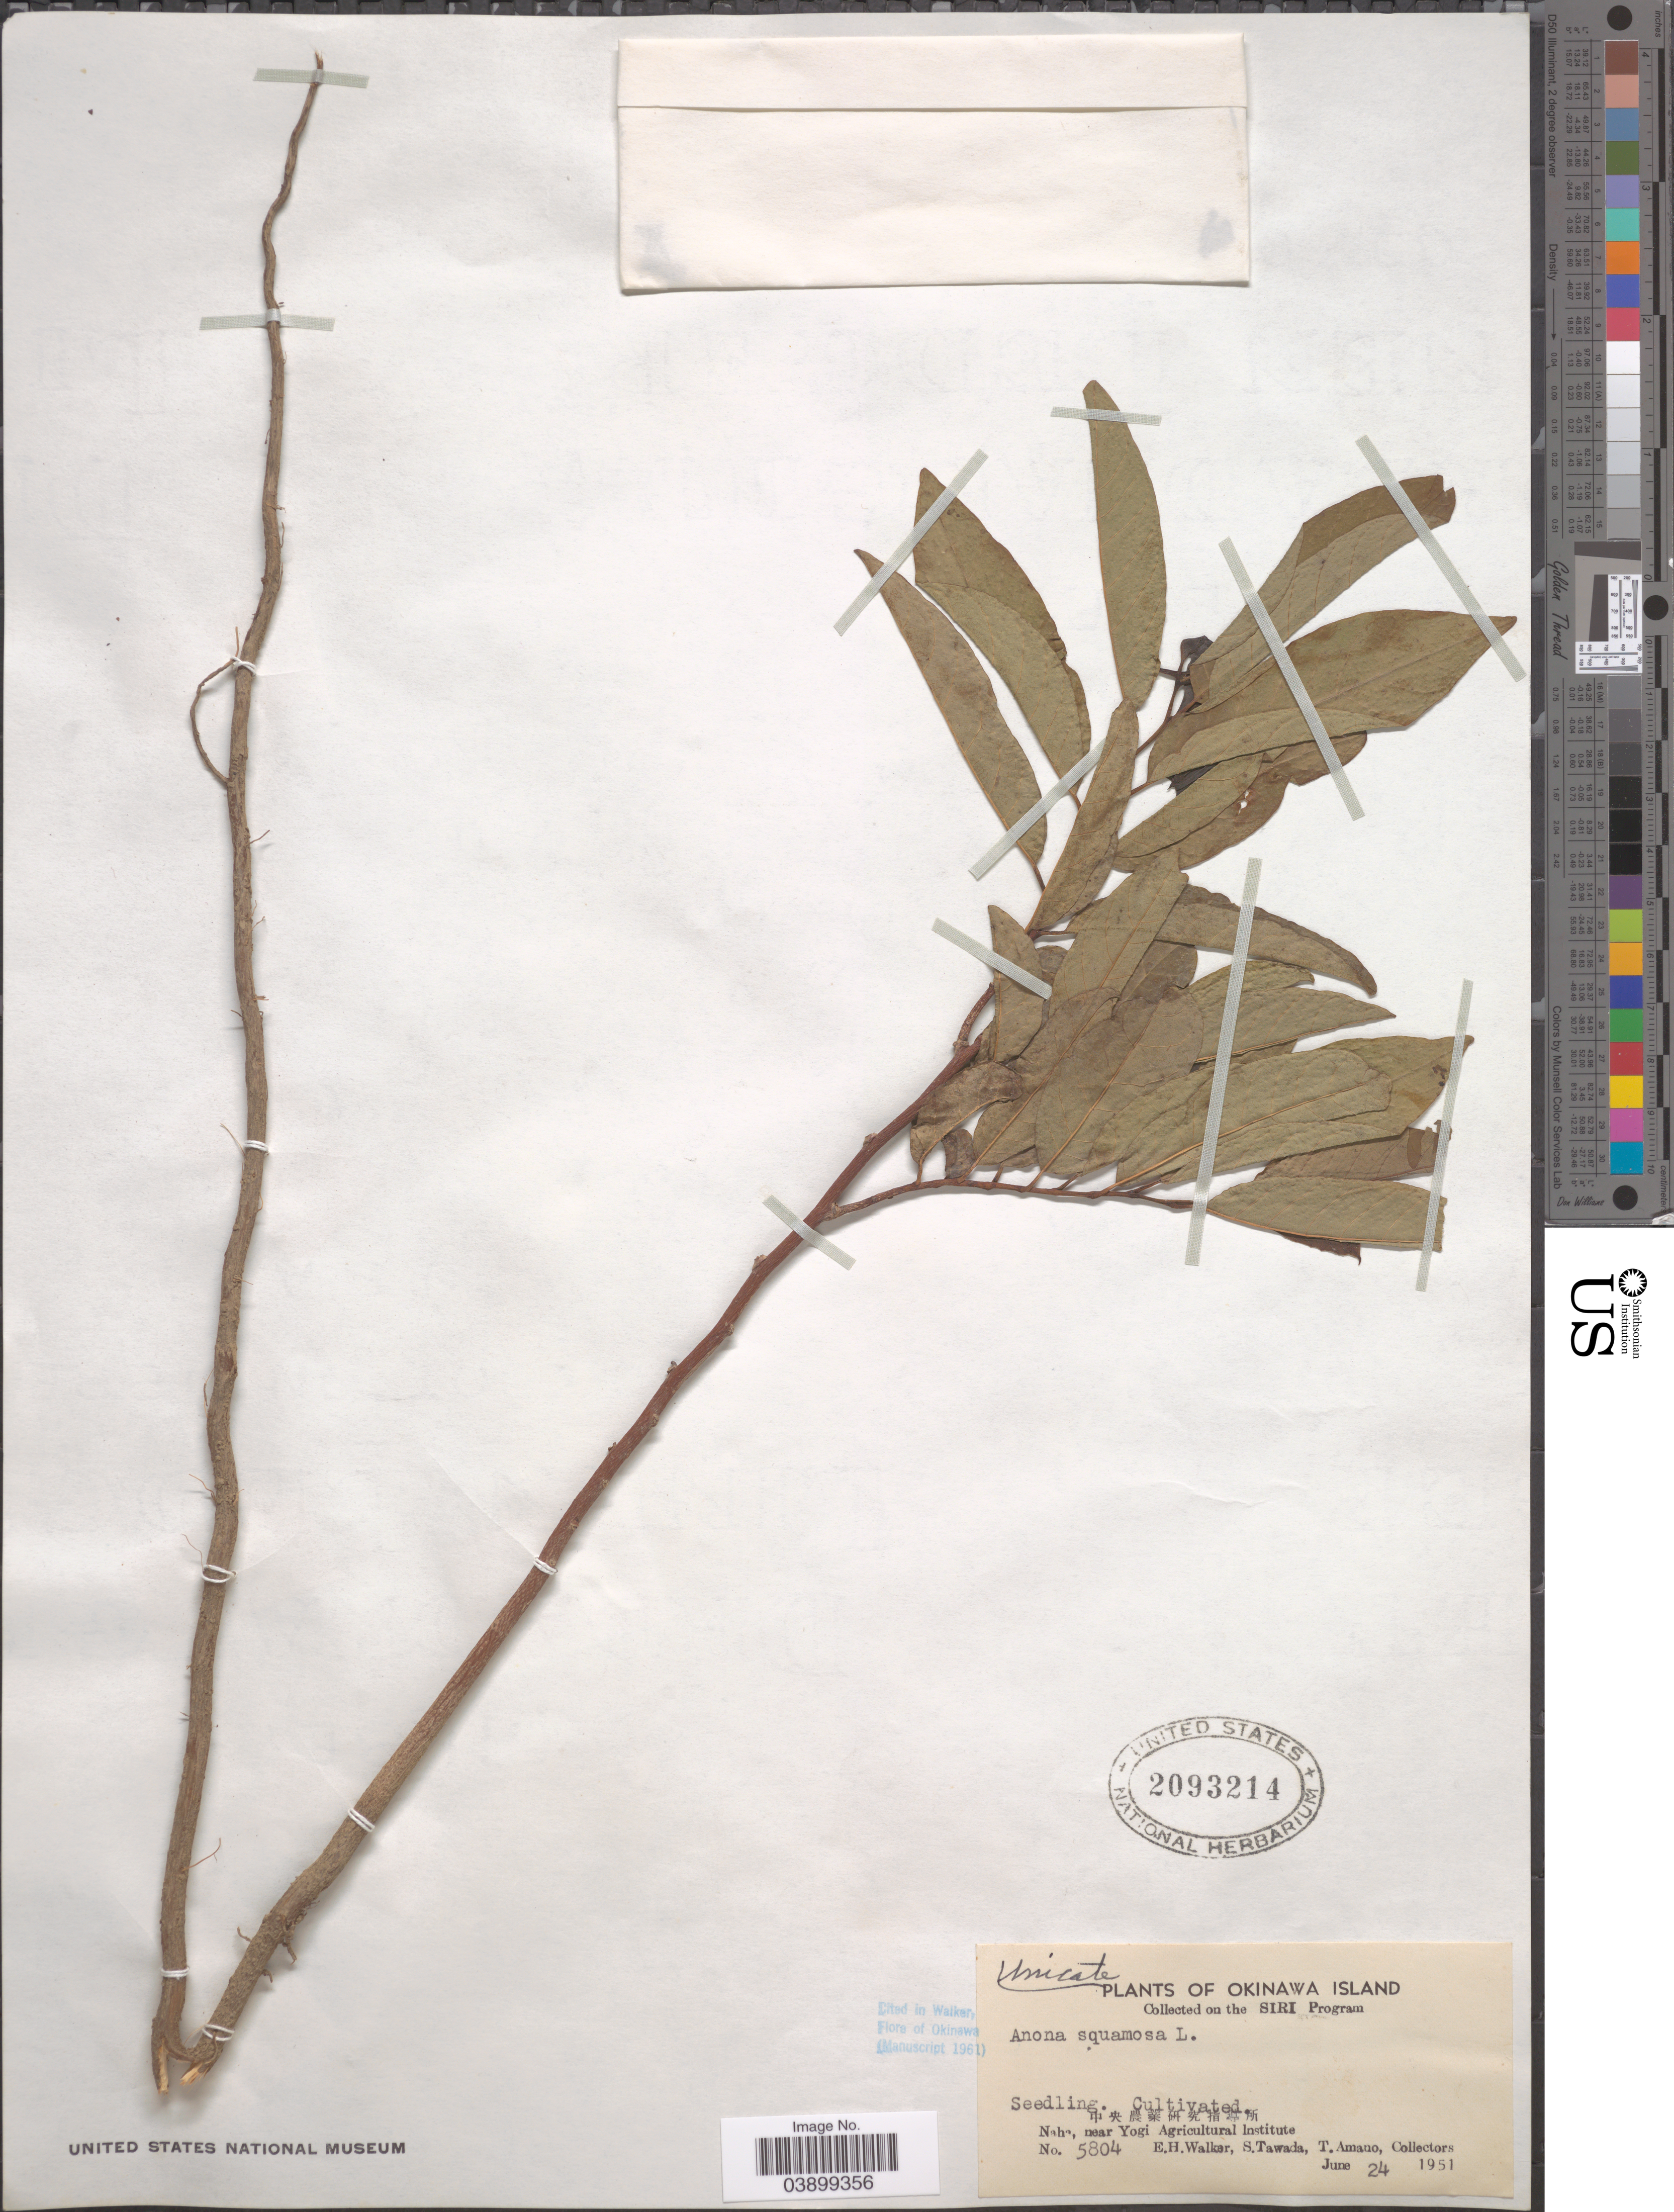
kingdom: Plantae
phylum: Tracheophyta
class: Magnoliopsida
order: Magnoliales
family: Annonaceae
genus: Annona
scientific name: Annona squamosa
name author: L.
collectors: E. H. Walker, S. Tawada & T. Amano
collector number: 5804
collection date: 1951-06-24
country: Japan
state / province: Okinawa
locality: Okinawa Island. Naha, near Yogi Agricultural Institute.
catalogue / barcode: US 2093214